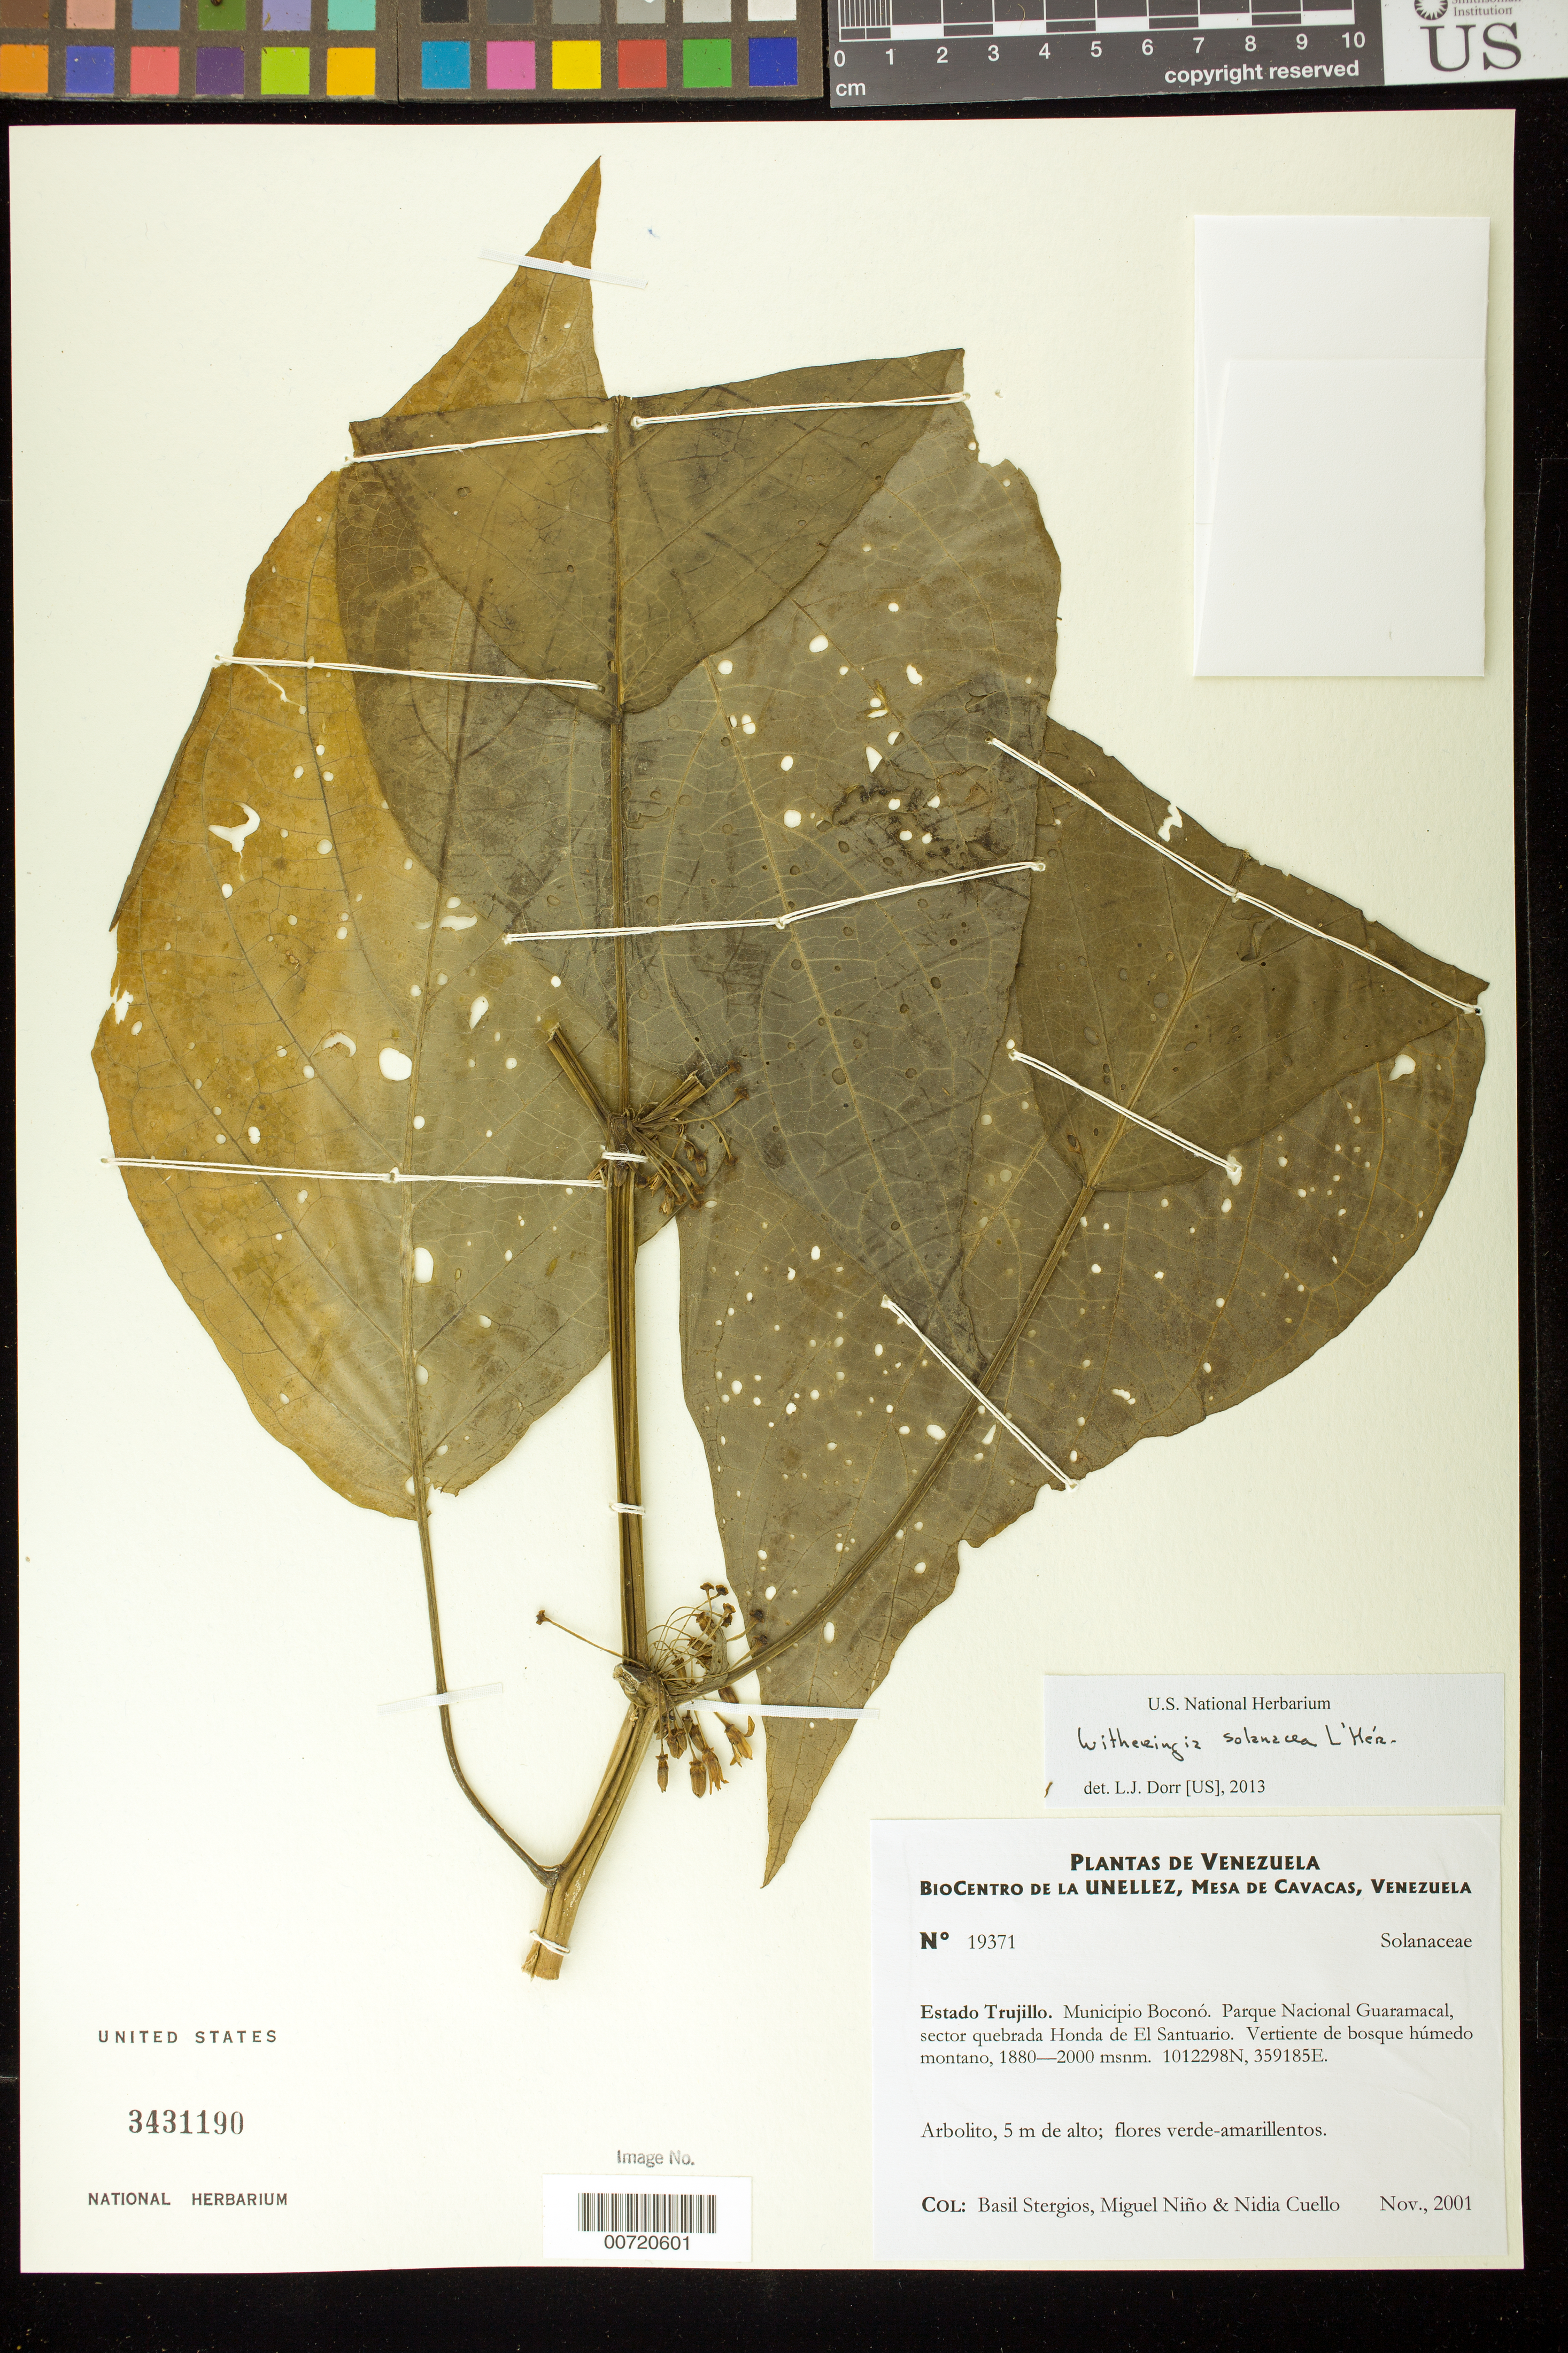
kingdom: Plantae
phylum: Tracheophyta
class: Magnoliopsida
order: Solanales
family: Solanaceae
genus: Witheringia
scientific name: Witheringia solanacea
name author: L'Hér.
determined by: Dorr, L. J., (BOT), Smithsonian Institution - National Museum of Natural History (UNITED STATES)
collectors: B. G. Stergios, S. M. Niño & N. L. Cuello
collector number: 19371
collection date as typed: Nov 2001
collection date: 2001-11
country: Venezuela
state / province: Trujillo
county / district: Boconó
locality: Parque Nacional Guaramacal. Sector quebrada Honda de El Santuario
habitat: Vertiente de bosque húmedo montano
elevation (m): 1880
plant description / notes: PORT, US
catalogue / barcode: US 3431190